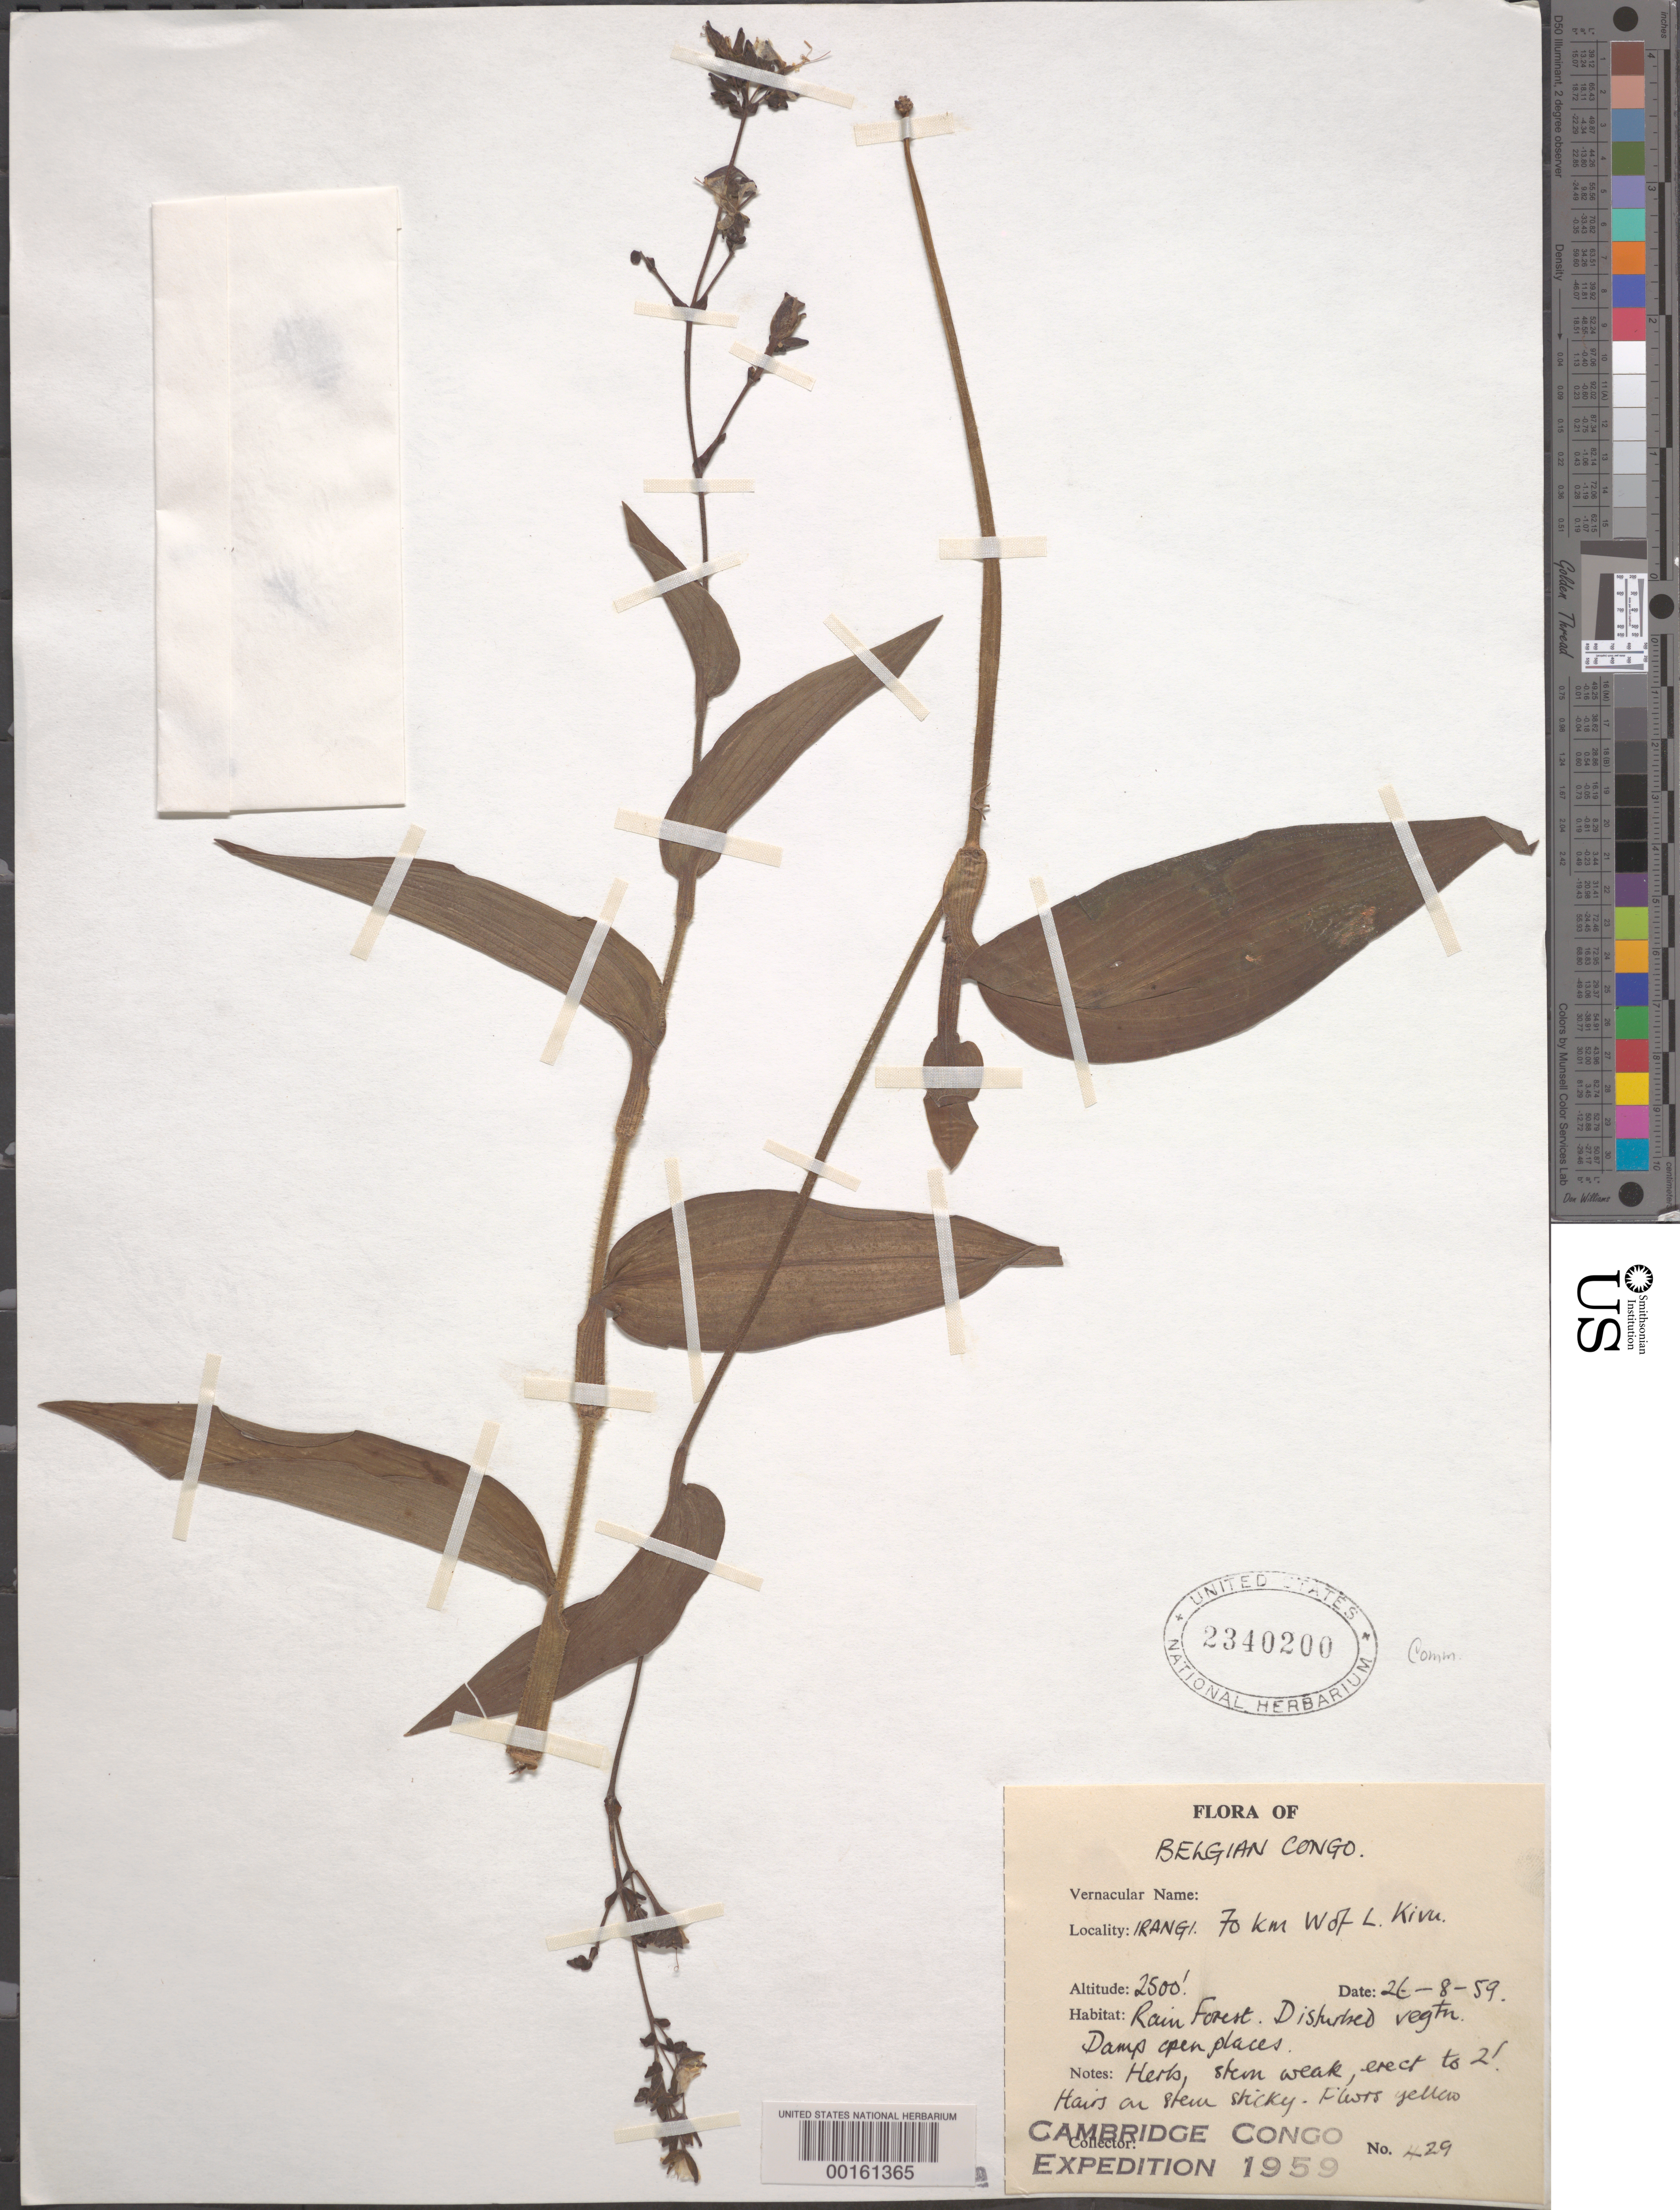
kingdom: Plantae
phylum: Tracheophyta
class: Liliopsida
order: Commelinales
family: Commelinaceae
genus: Aneilema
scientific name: Aneilema aequinoctiale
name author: (P. Beauv.) Loudon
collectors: ex Cambridge Congo exped.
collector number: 429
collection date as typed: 26 Aug 1959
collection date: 1959-08-26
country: Congo, Democratic Republic of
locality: Irangi, w of l. kivu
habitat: Rain forest, damp open places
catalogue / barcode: US 2340200